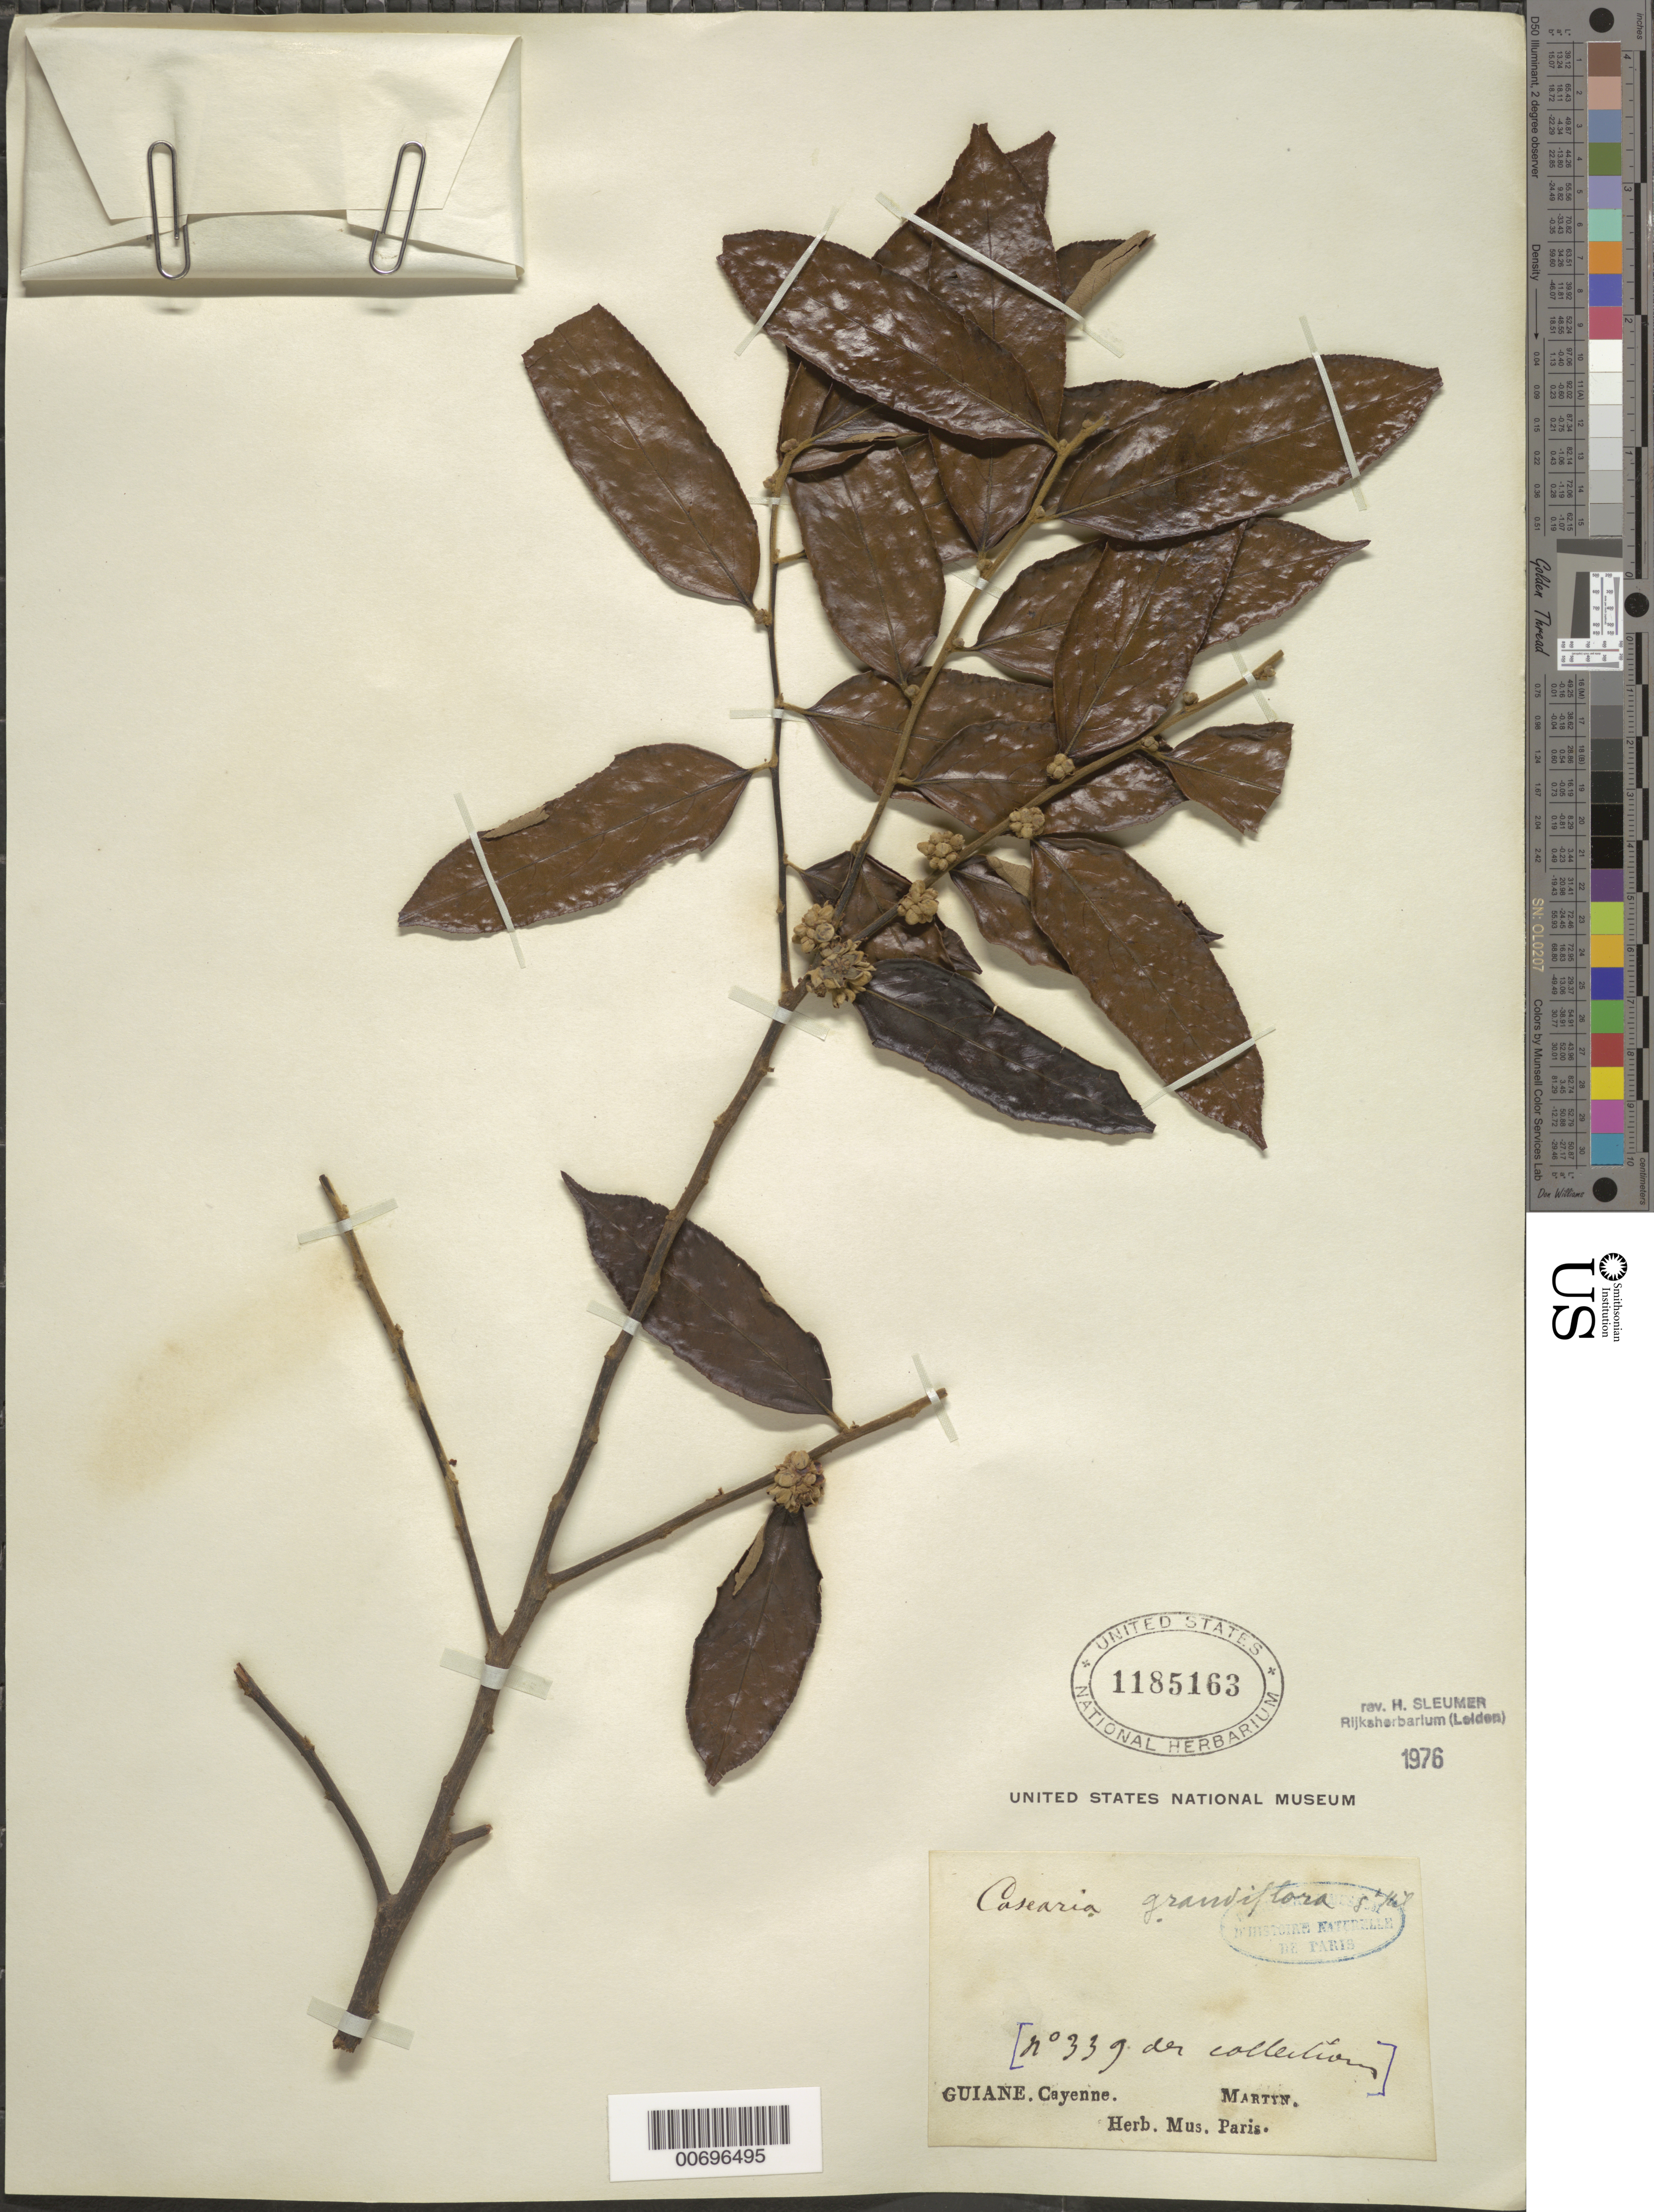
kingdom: Plantae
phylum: Tracheophyta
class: Magnoliopsida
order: Malpighiales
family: Salicaceae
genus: Casearia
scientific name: Casearia grandiflora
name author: Cambess.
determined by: Sleumer, H. O.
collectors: E. Martyn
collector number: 339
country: Guyana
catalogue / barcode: US 1185163